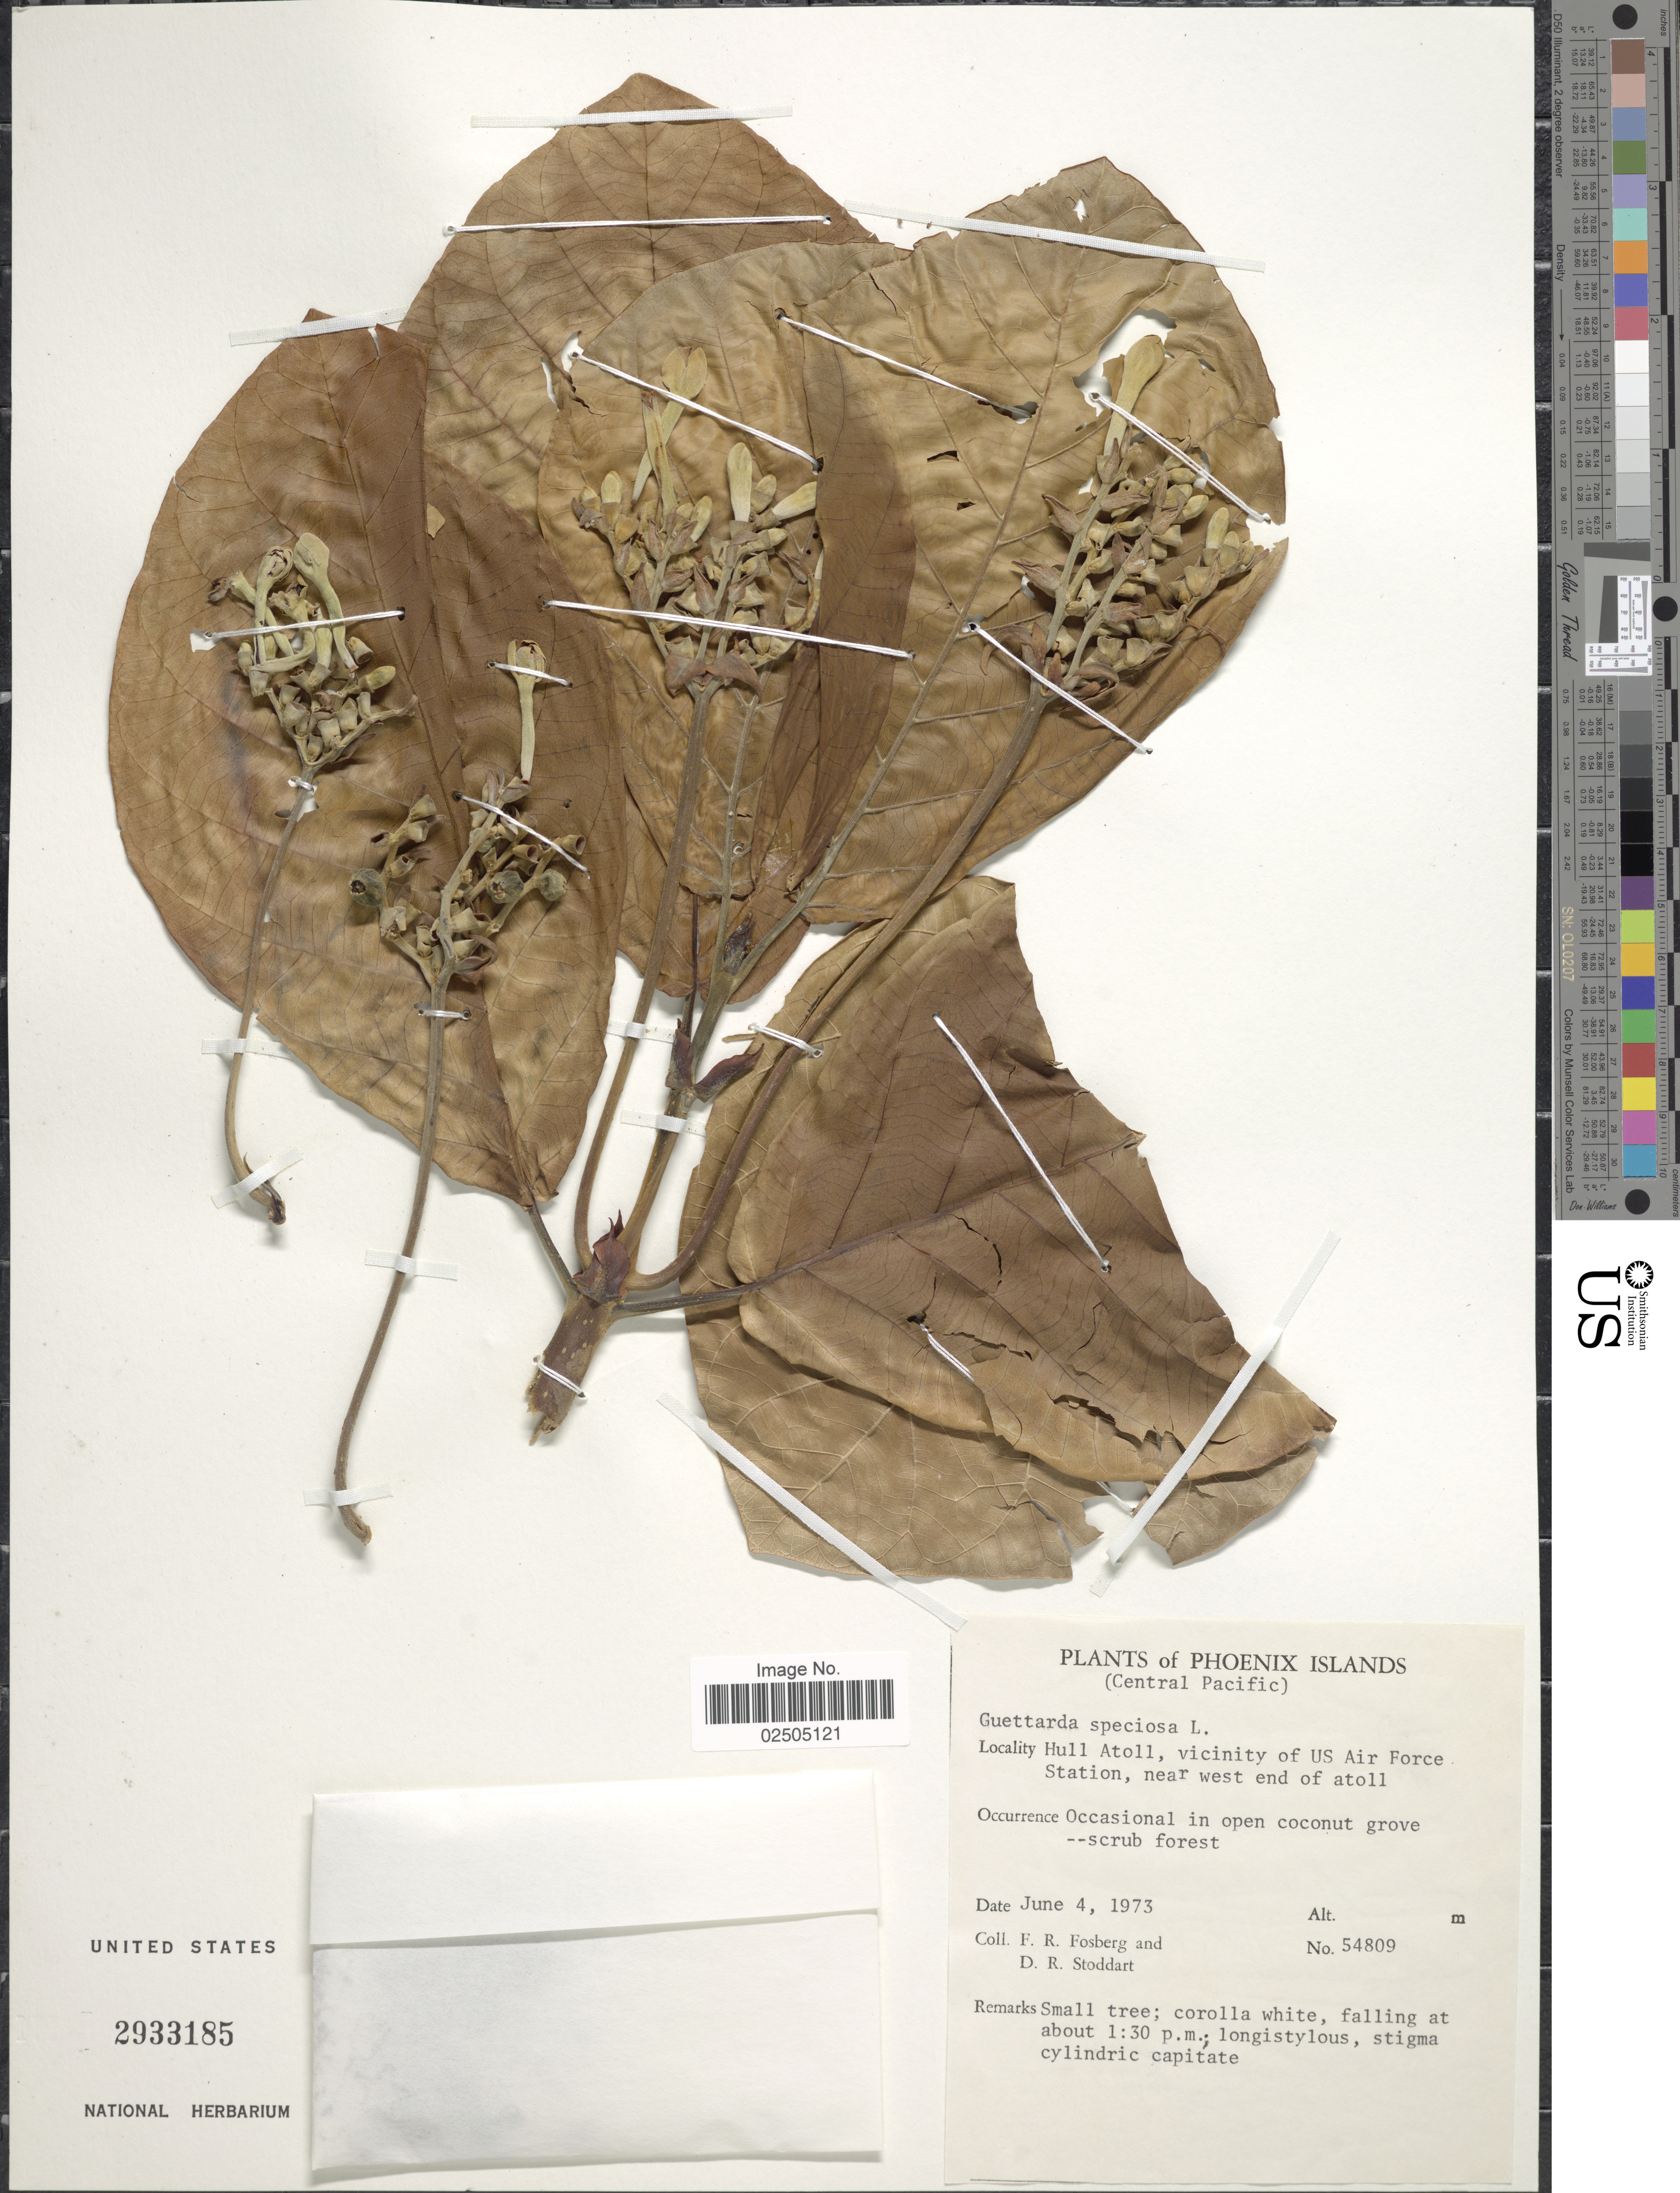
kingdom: Plantae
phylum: Tracheophyta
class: Magnoliopsida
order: Gentianales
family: Rubiaceae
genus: Guettarda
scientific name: Guettarda speciosa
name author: L.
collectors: F. R. Fosberg & D. R. Stoddart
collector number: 54809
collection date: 1973-06-04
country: Kiribati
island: Orona [Hull] Atoll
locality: Phoenix Islands, (Central Pacific), Hull Atoll, vicinity of US Air Force Station, near west end of atoll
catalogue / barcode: US 2933185